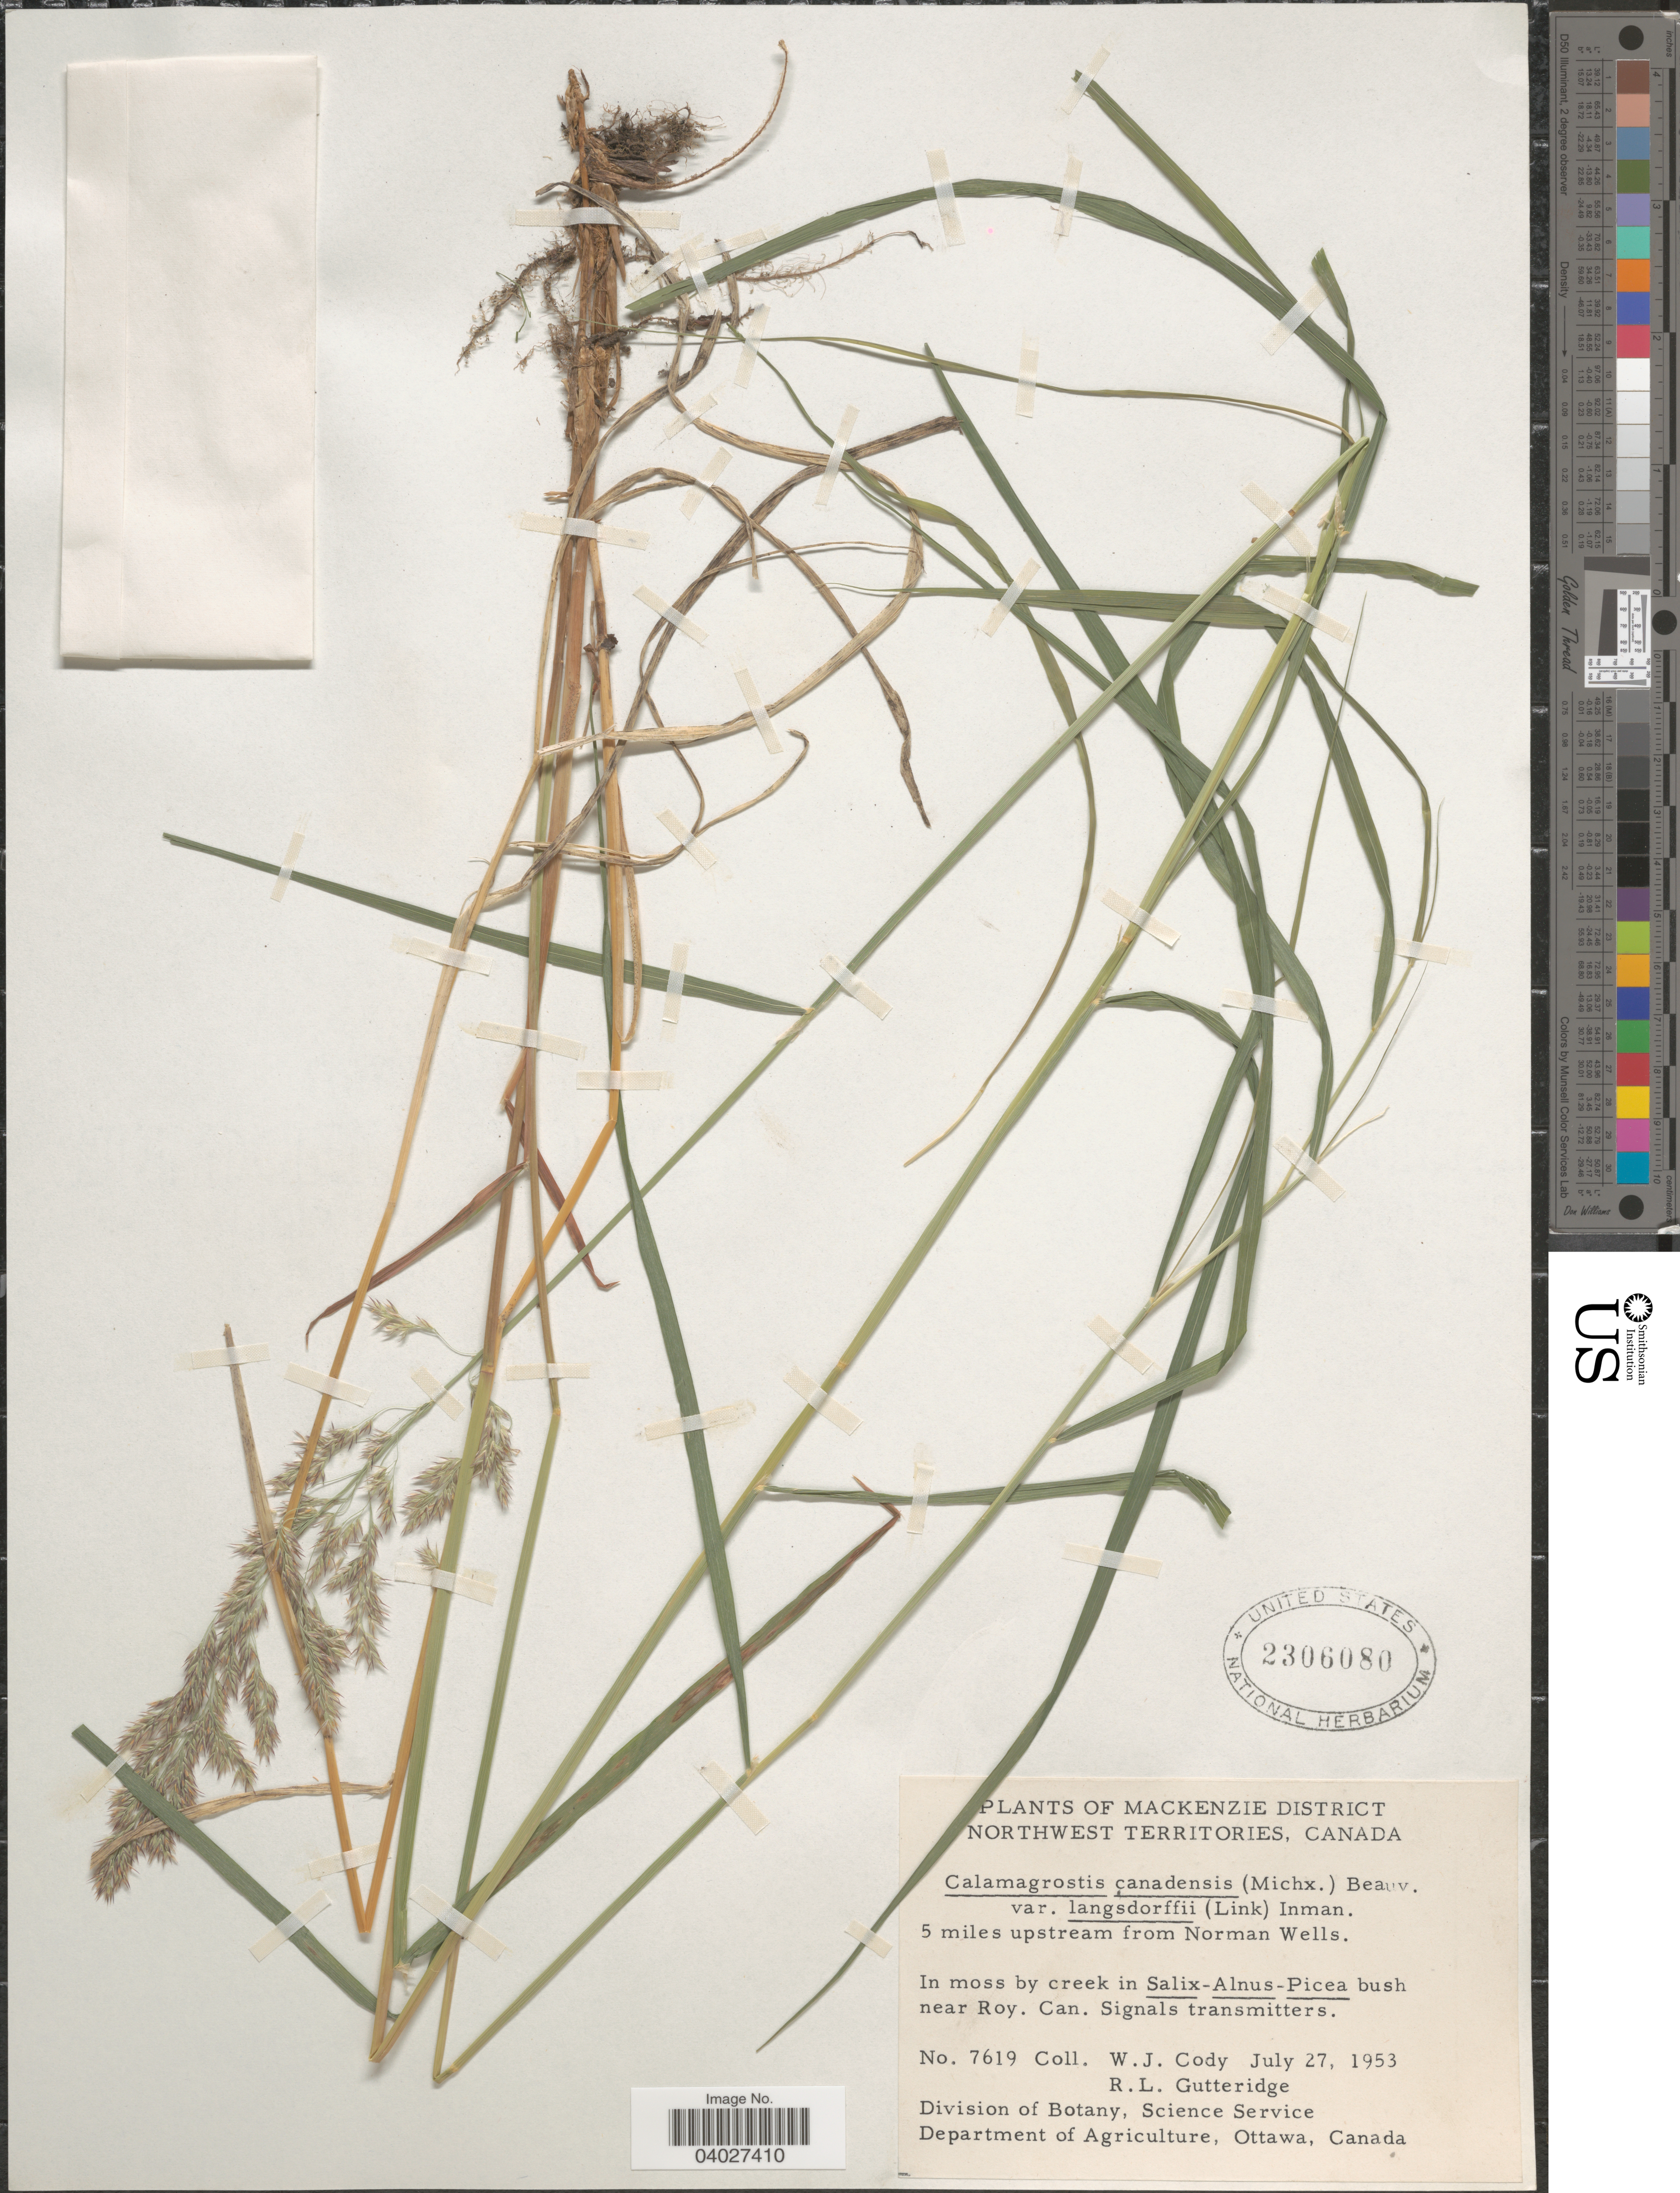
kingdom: Plantae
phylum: Tracheophyta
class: Liliopsida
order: Poales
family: Poaceae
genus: Calamagrostis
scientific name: Calamagrostis canadensis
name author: (Michx.) P. Beauv.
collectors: W. Cody & R. Gutteridge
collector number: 7619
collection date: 1953-07-27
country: Canada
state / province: Northwest Territories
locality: Mackenzie District. 5 miles upstream from Norman Wells. Near Roy. Can. Signals transmitters.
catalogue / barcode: US 2306080